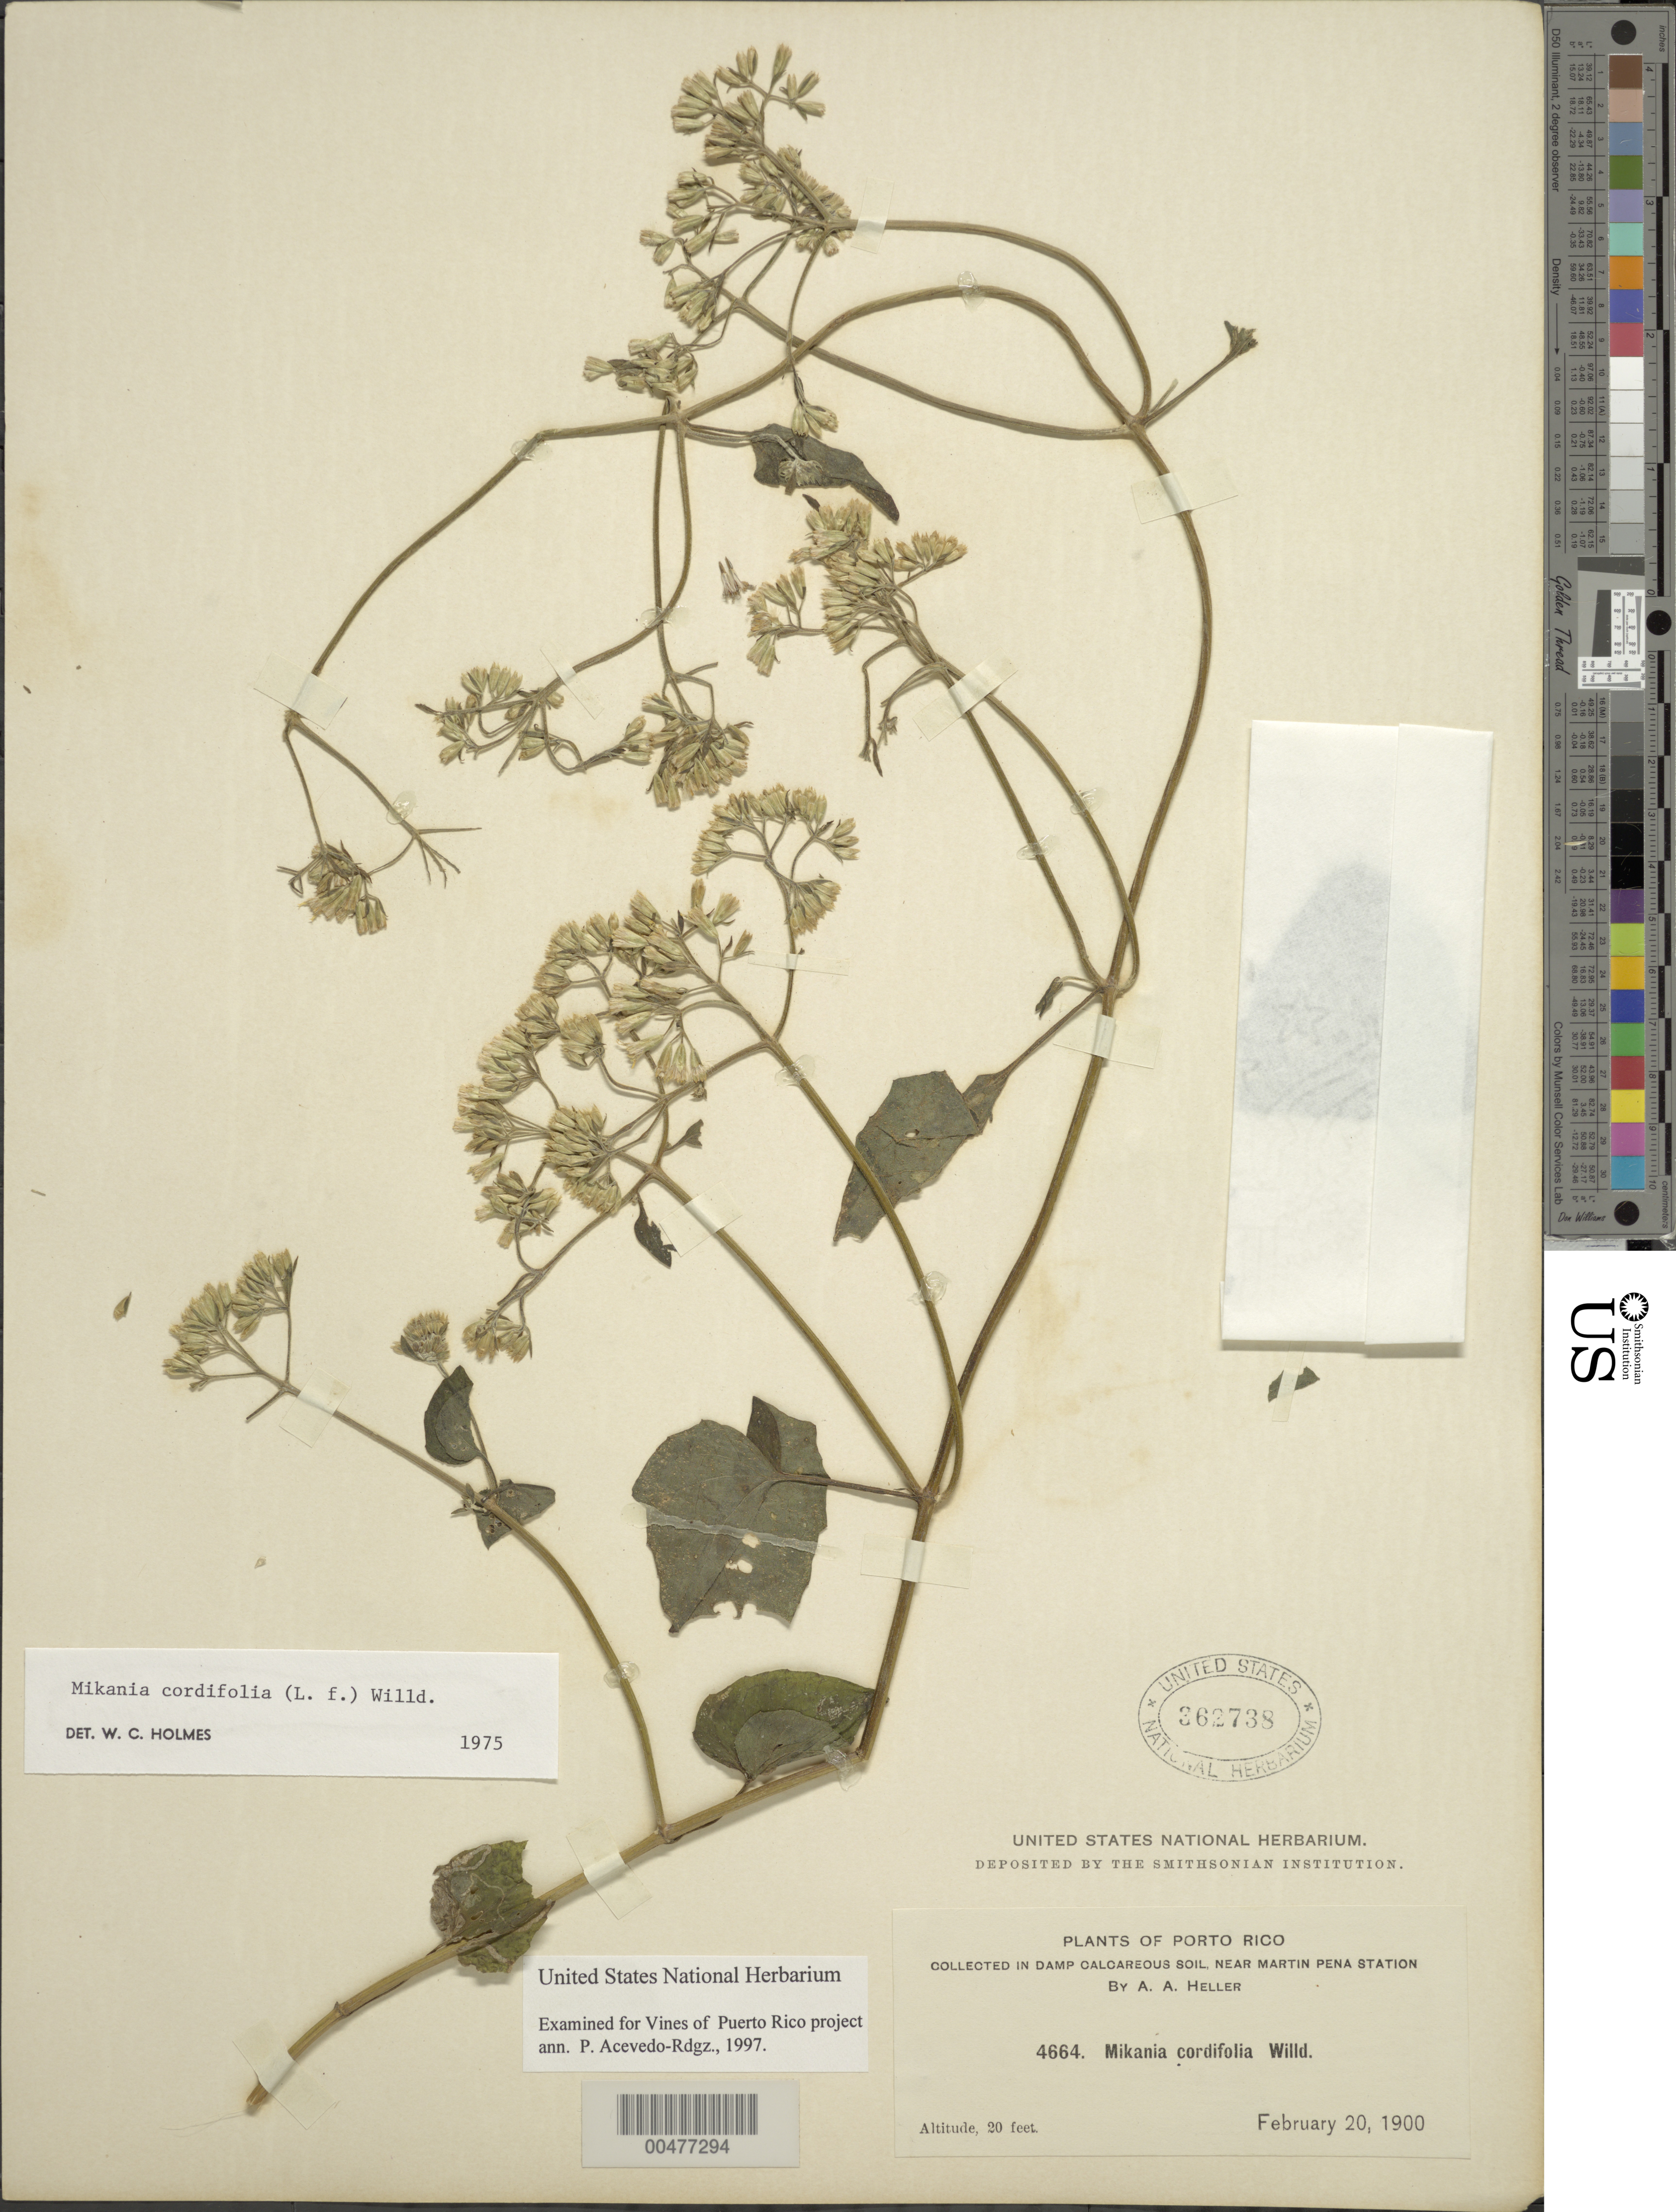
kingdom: Plantae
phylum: Tracheophyta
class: Magnoliopsida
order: Asterales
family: Asteraceae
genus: Mikania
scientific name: Mikania cordifolia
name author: Kunth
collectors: -- Heller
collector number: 4664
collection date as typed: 20 Feb 1900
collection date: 1900-02-20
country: Puerto Rico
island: Greater Antilles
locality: near Martin Peña Station. Damp, calcareous soil.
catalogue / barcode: US 362738